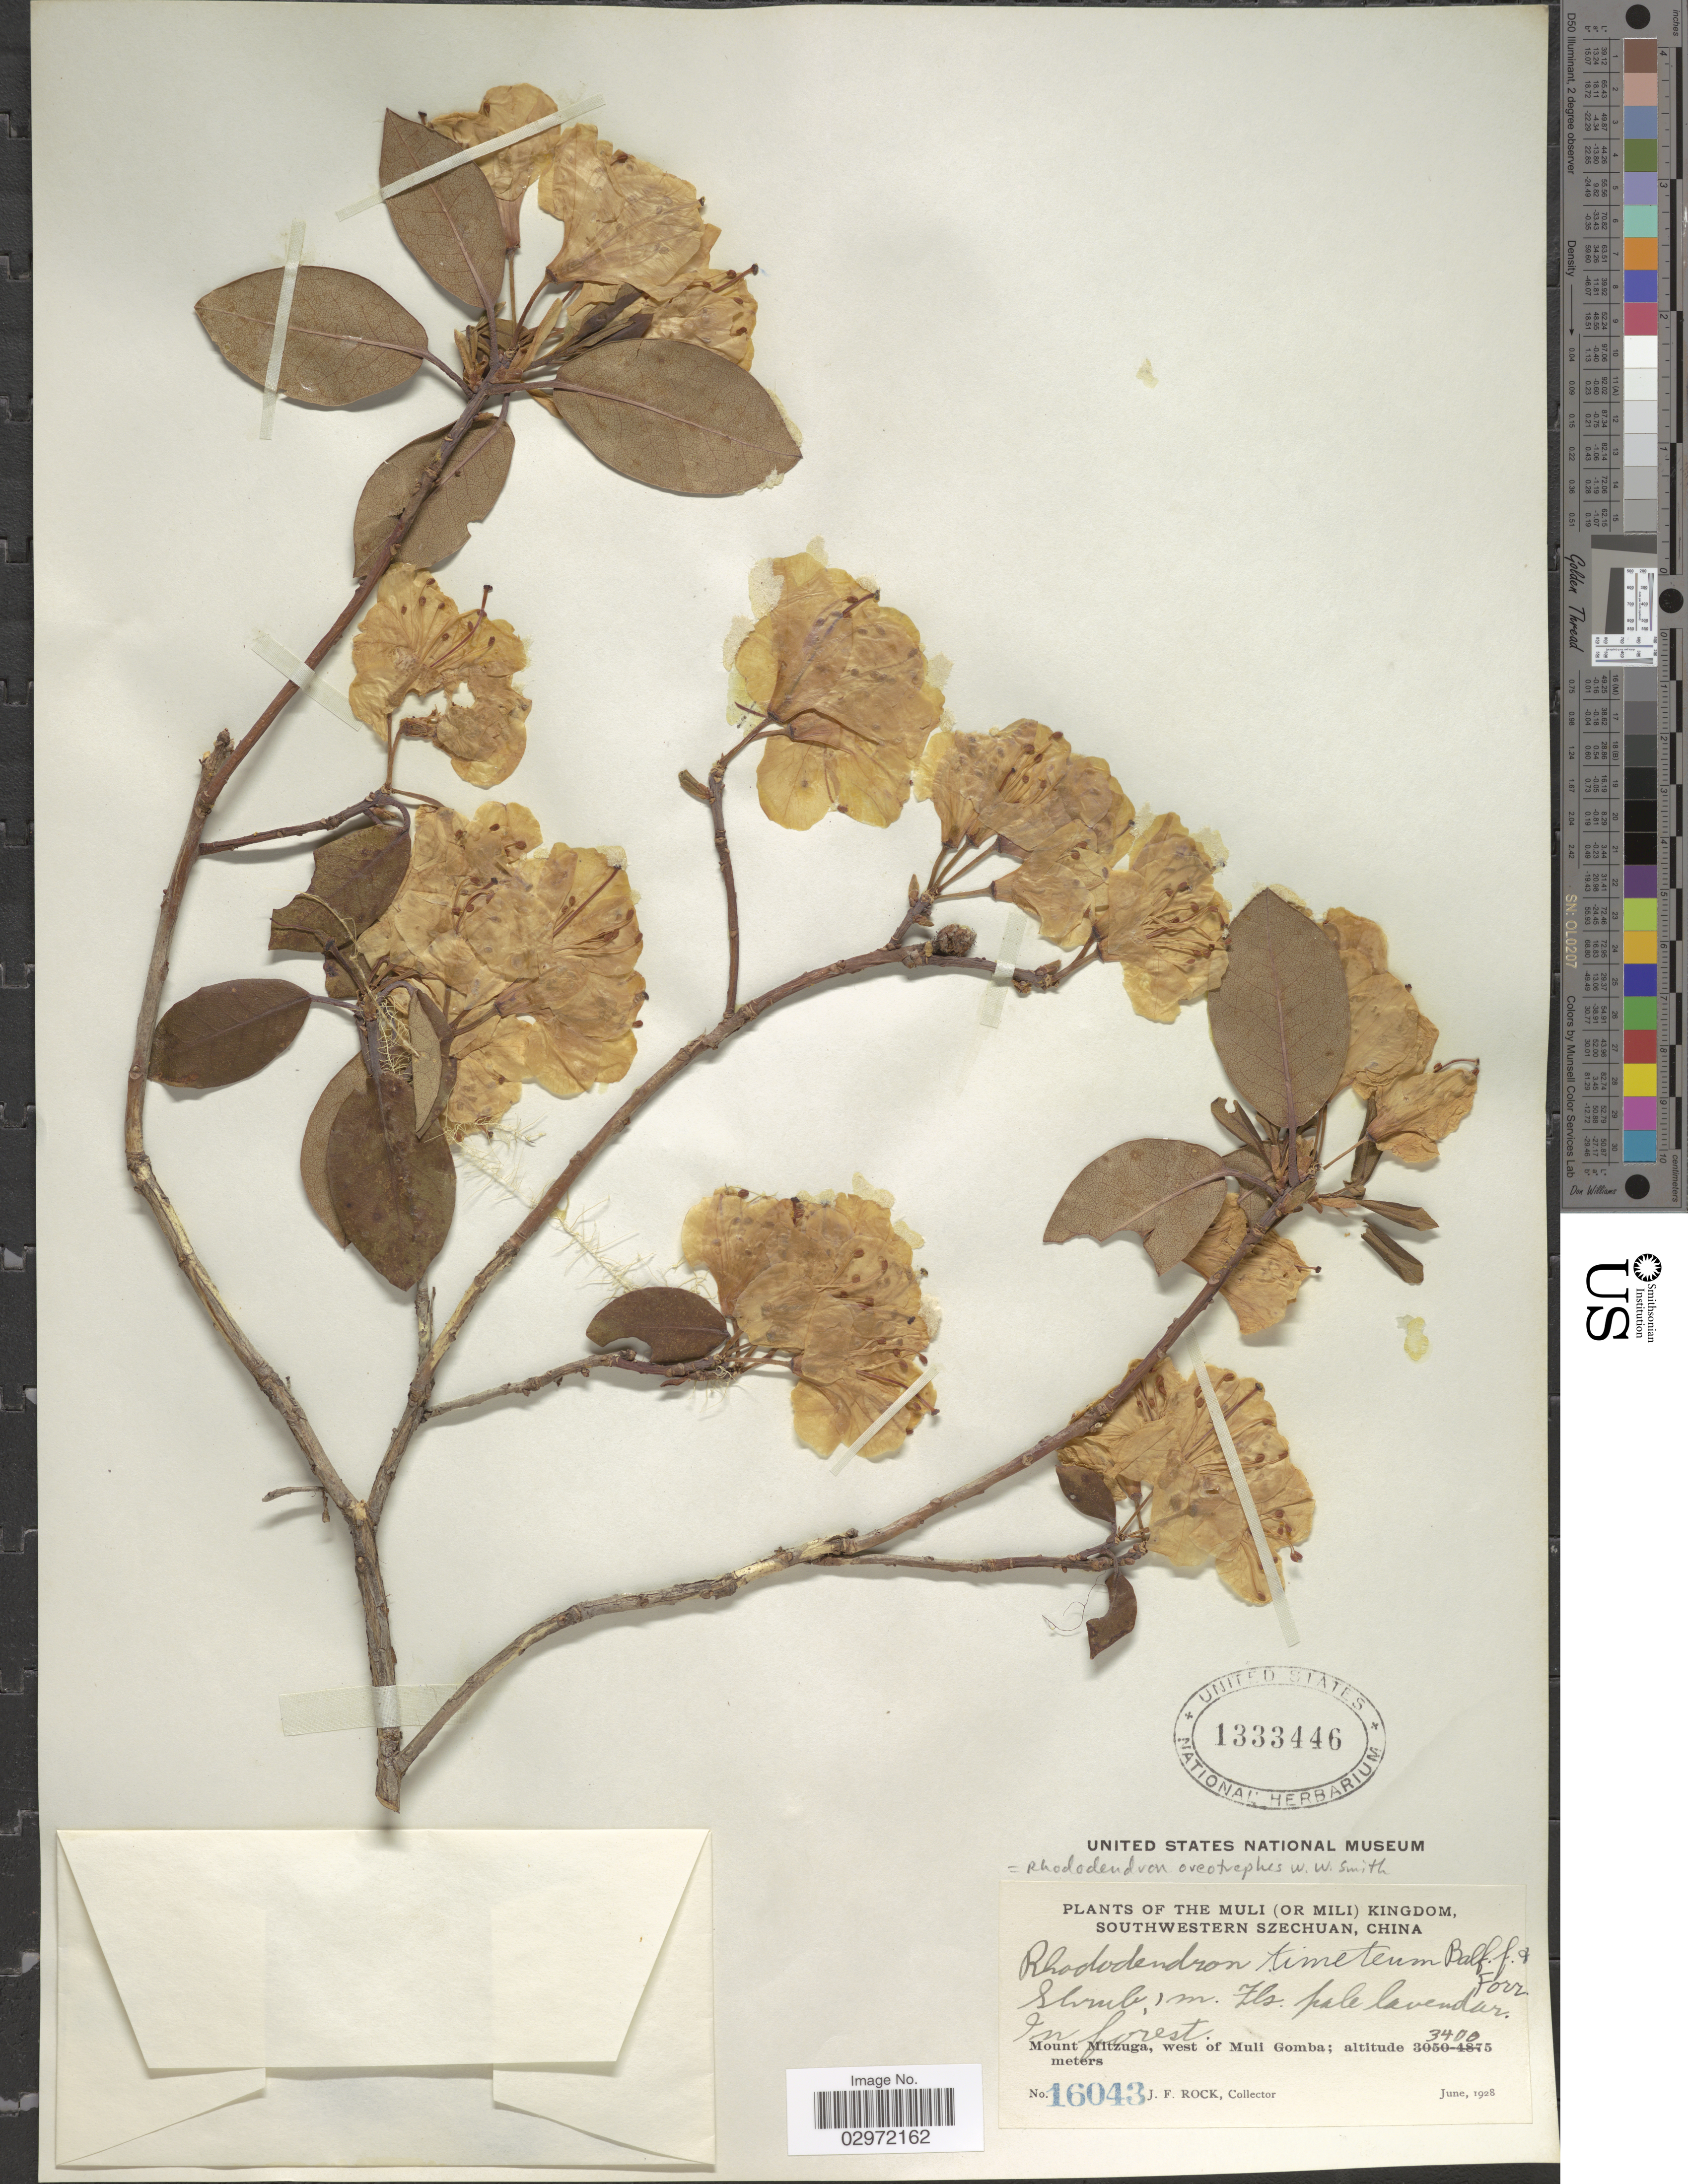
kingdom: Plantae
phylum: Tracheophyta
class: Magnoliopsida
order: Ericales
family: Ericaceae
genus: Rhododendron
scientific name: Rhododendron oreotrephes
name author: W.W. Sm.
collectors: J. Rock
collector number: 16043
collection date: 1928-06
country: China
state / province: Sichuan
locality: The Muli (or Mili) Kingdom, Southwestern Szechuan. Mount Mitzuga, west of Muli Gomba.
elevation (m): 3400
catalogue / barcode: US 1333446